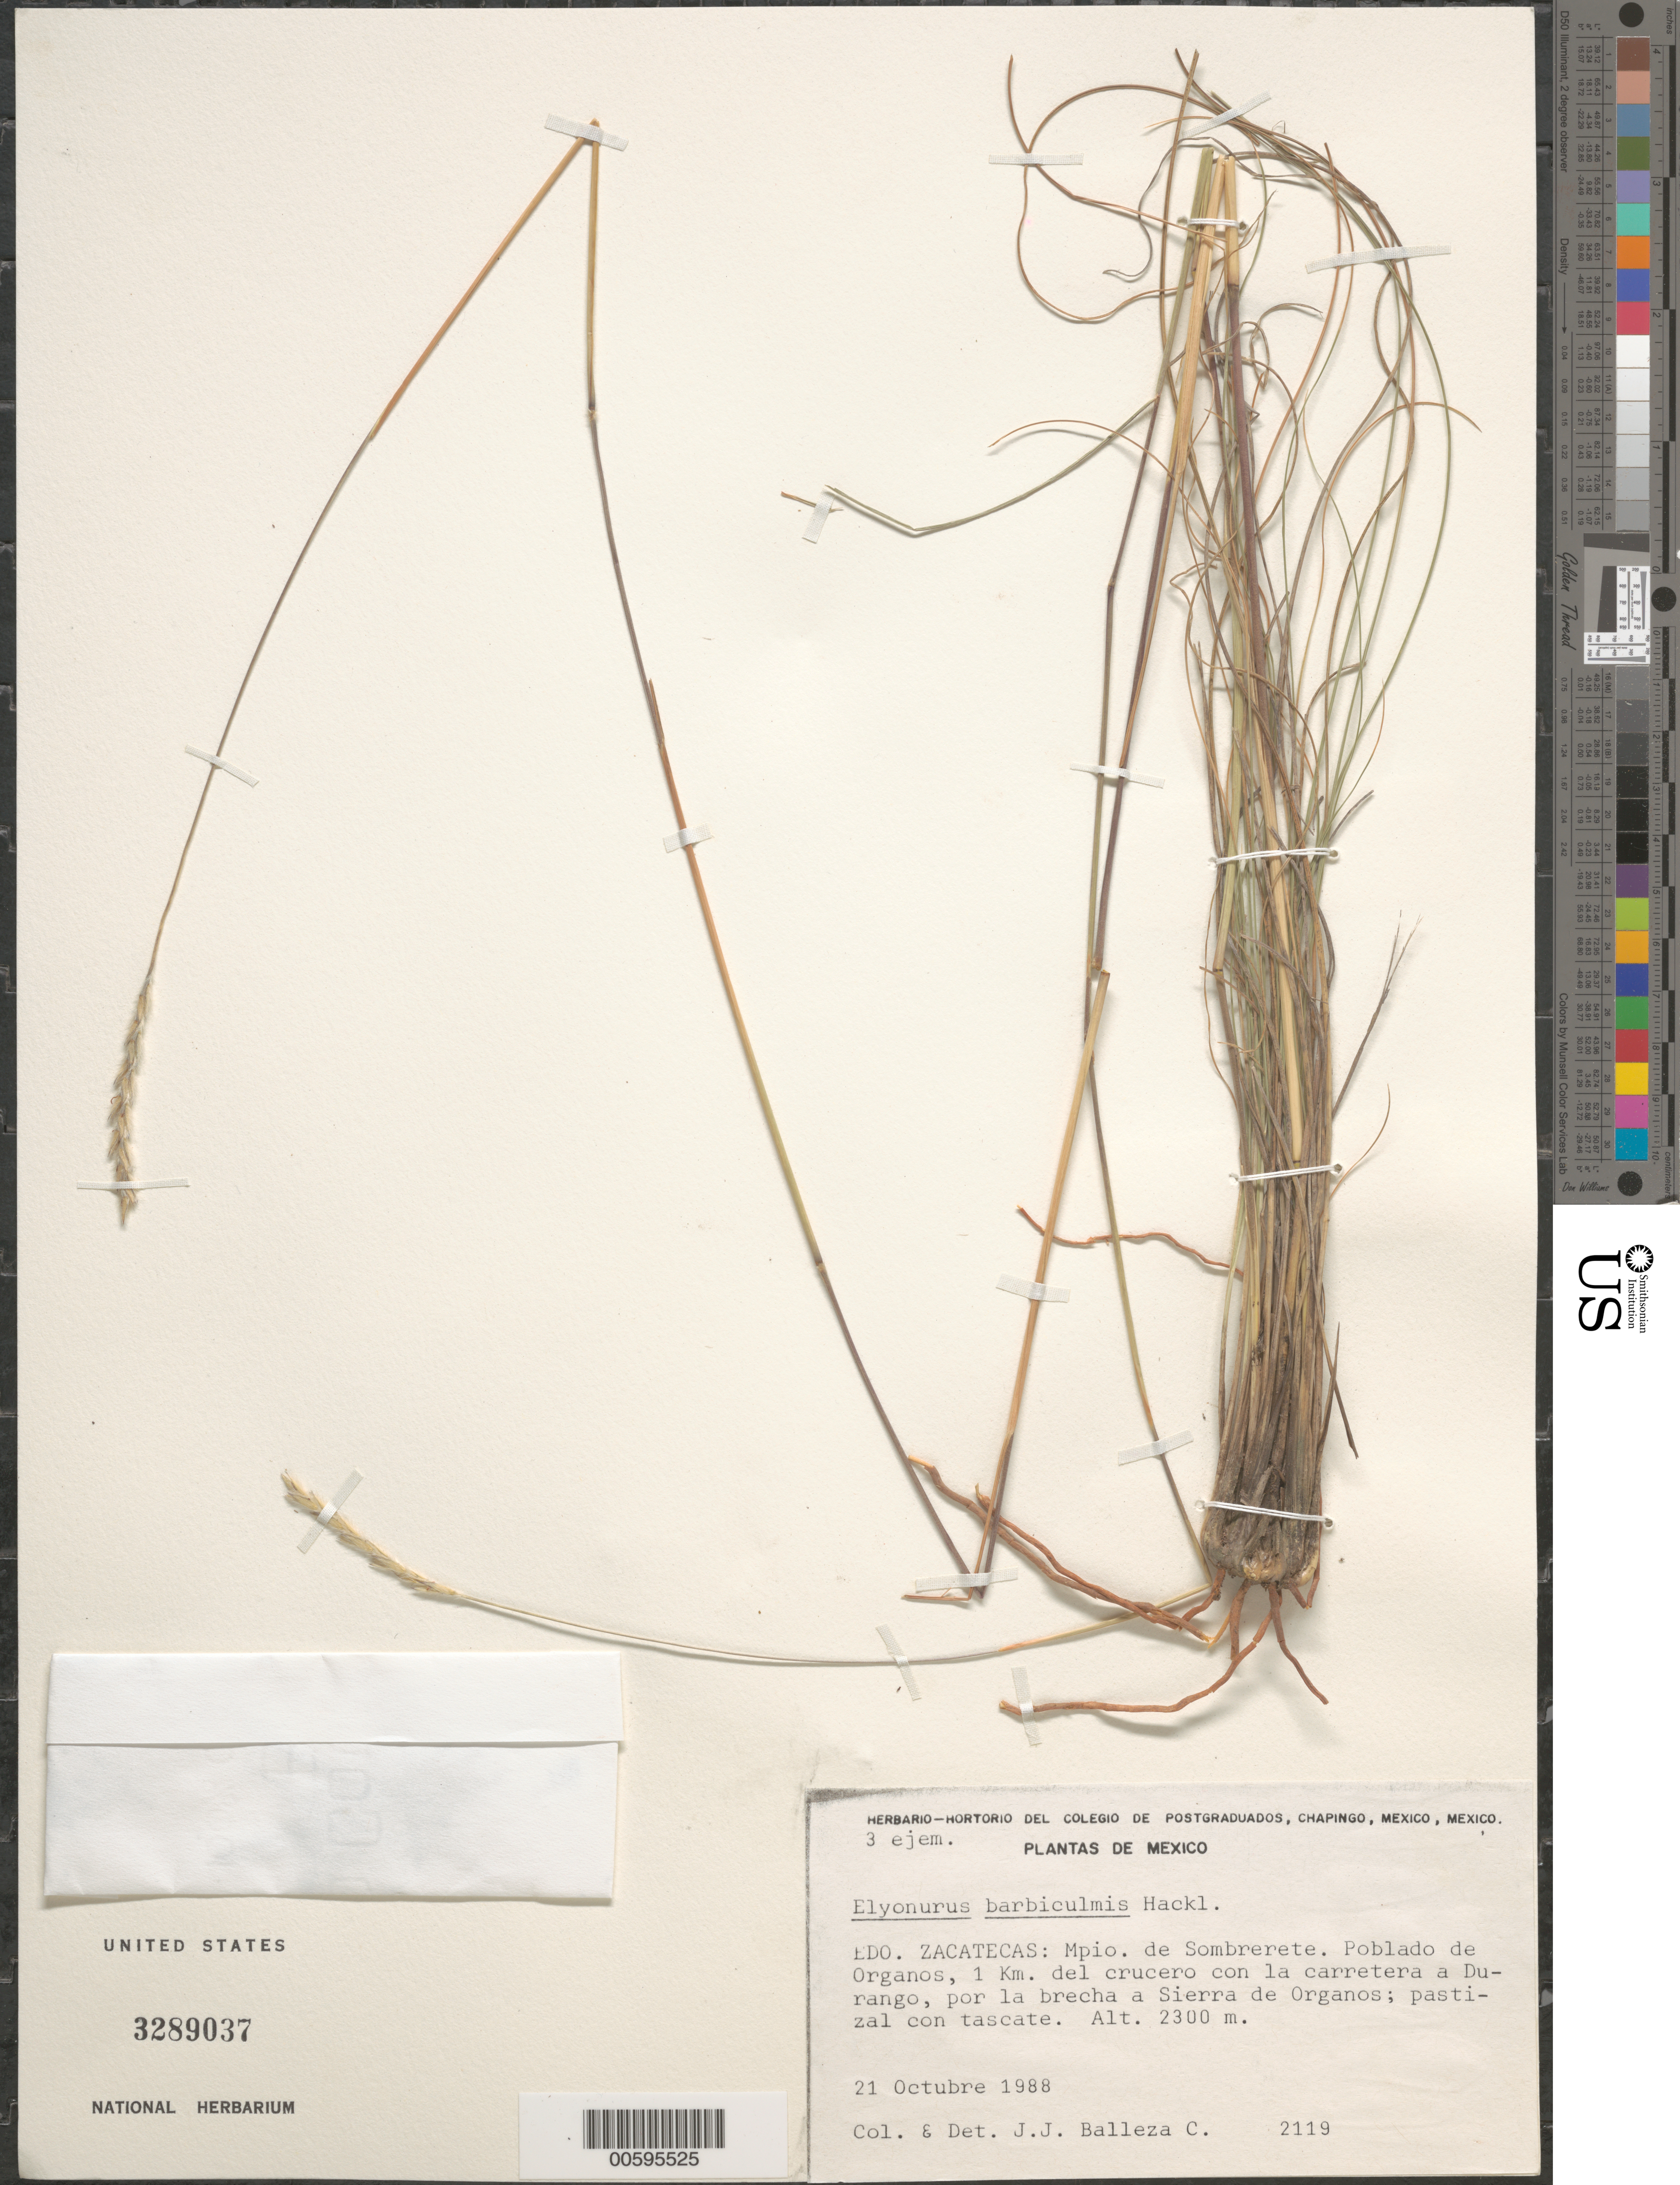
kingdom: Plantae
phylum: Tracheophyta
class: Liliopsida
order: Poales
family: Poaceae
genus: Elionurus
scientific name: Elionurus barbiculmis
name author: Hack. in A. DC.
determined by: Balleza C., J. J.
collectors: J. J. Balleza C.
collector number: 2119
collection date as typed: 21 Oct 1988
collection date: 1988-10-21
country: Mexico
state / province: Zacatecas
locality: Mpio de Sombrerete. Poblado de Organos, 1 km del crucero con la carretera a Durango, por la brecha a Sierra de Organos; past...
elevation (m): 2300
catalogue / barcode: US 3289037